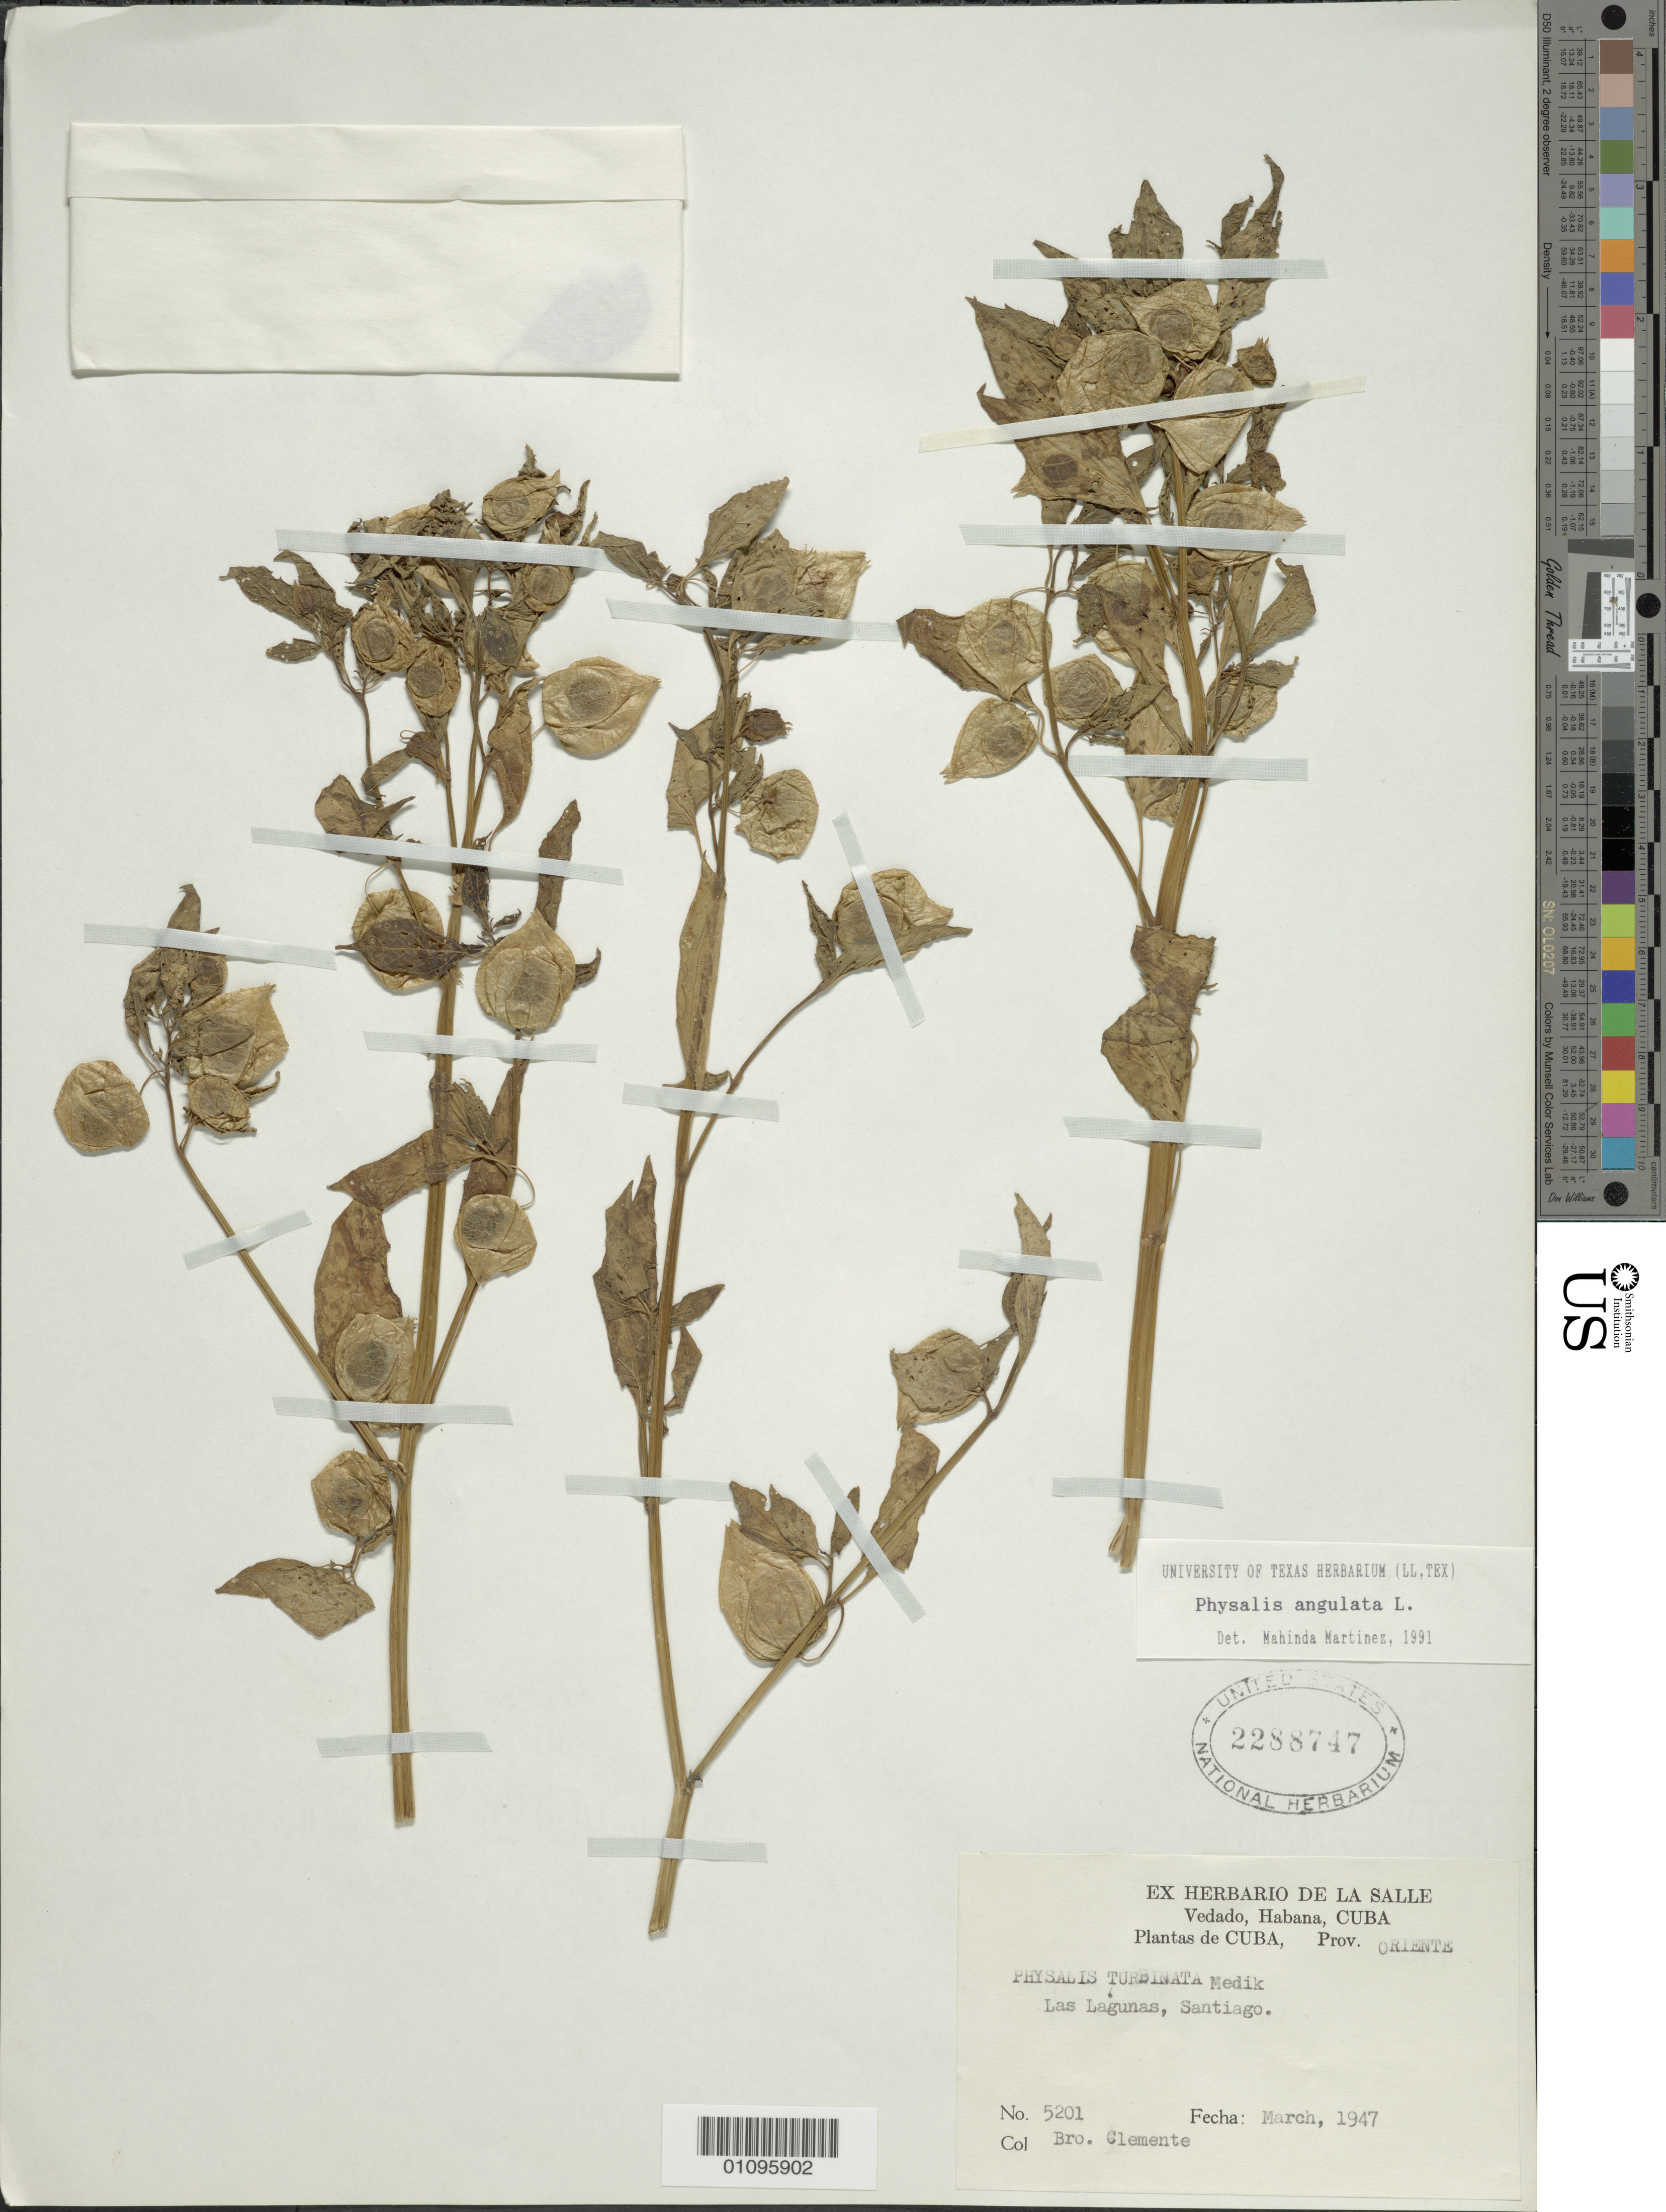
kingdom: Plantae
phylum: Tracheophyta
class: Magnoliopsida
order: Solanales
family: Solanaceae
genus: Physalis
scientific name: Physalis angulata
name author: L.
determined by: Martinez, M.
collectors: Bro. Clemente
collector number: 5201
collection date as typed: Mar 1947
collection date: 1947-03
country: Cuba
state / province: Santiago de Cuba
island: Cuba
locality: Las Lagunas, Santiago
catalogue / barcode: US 2288747